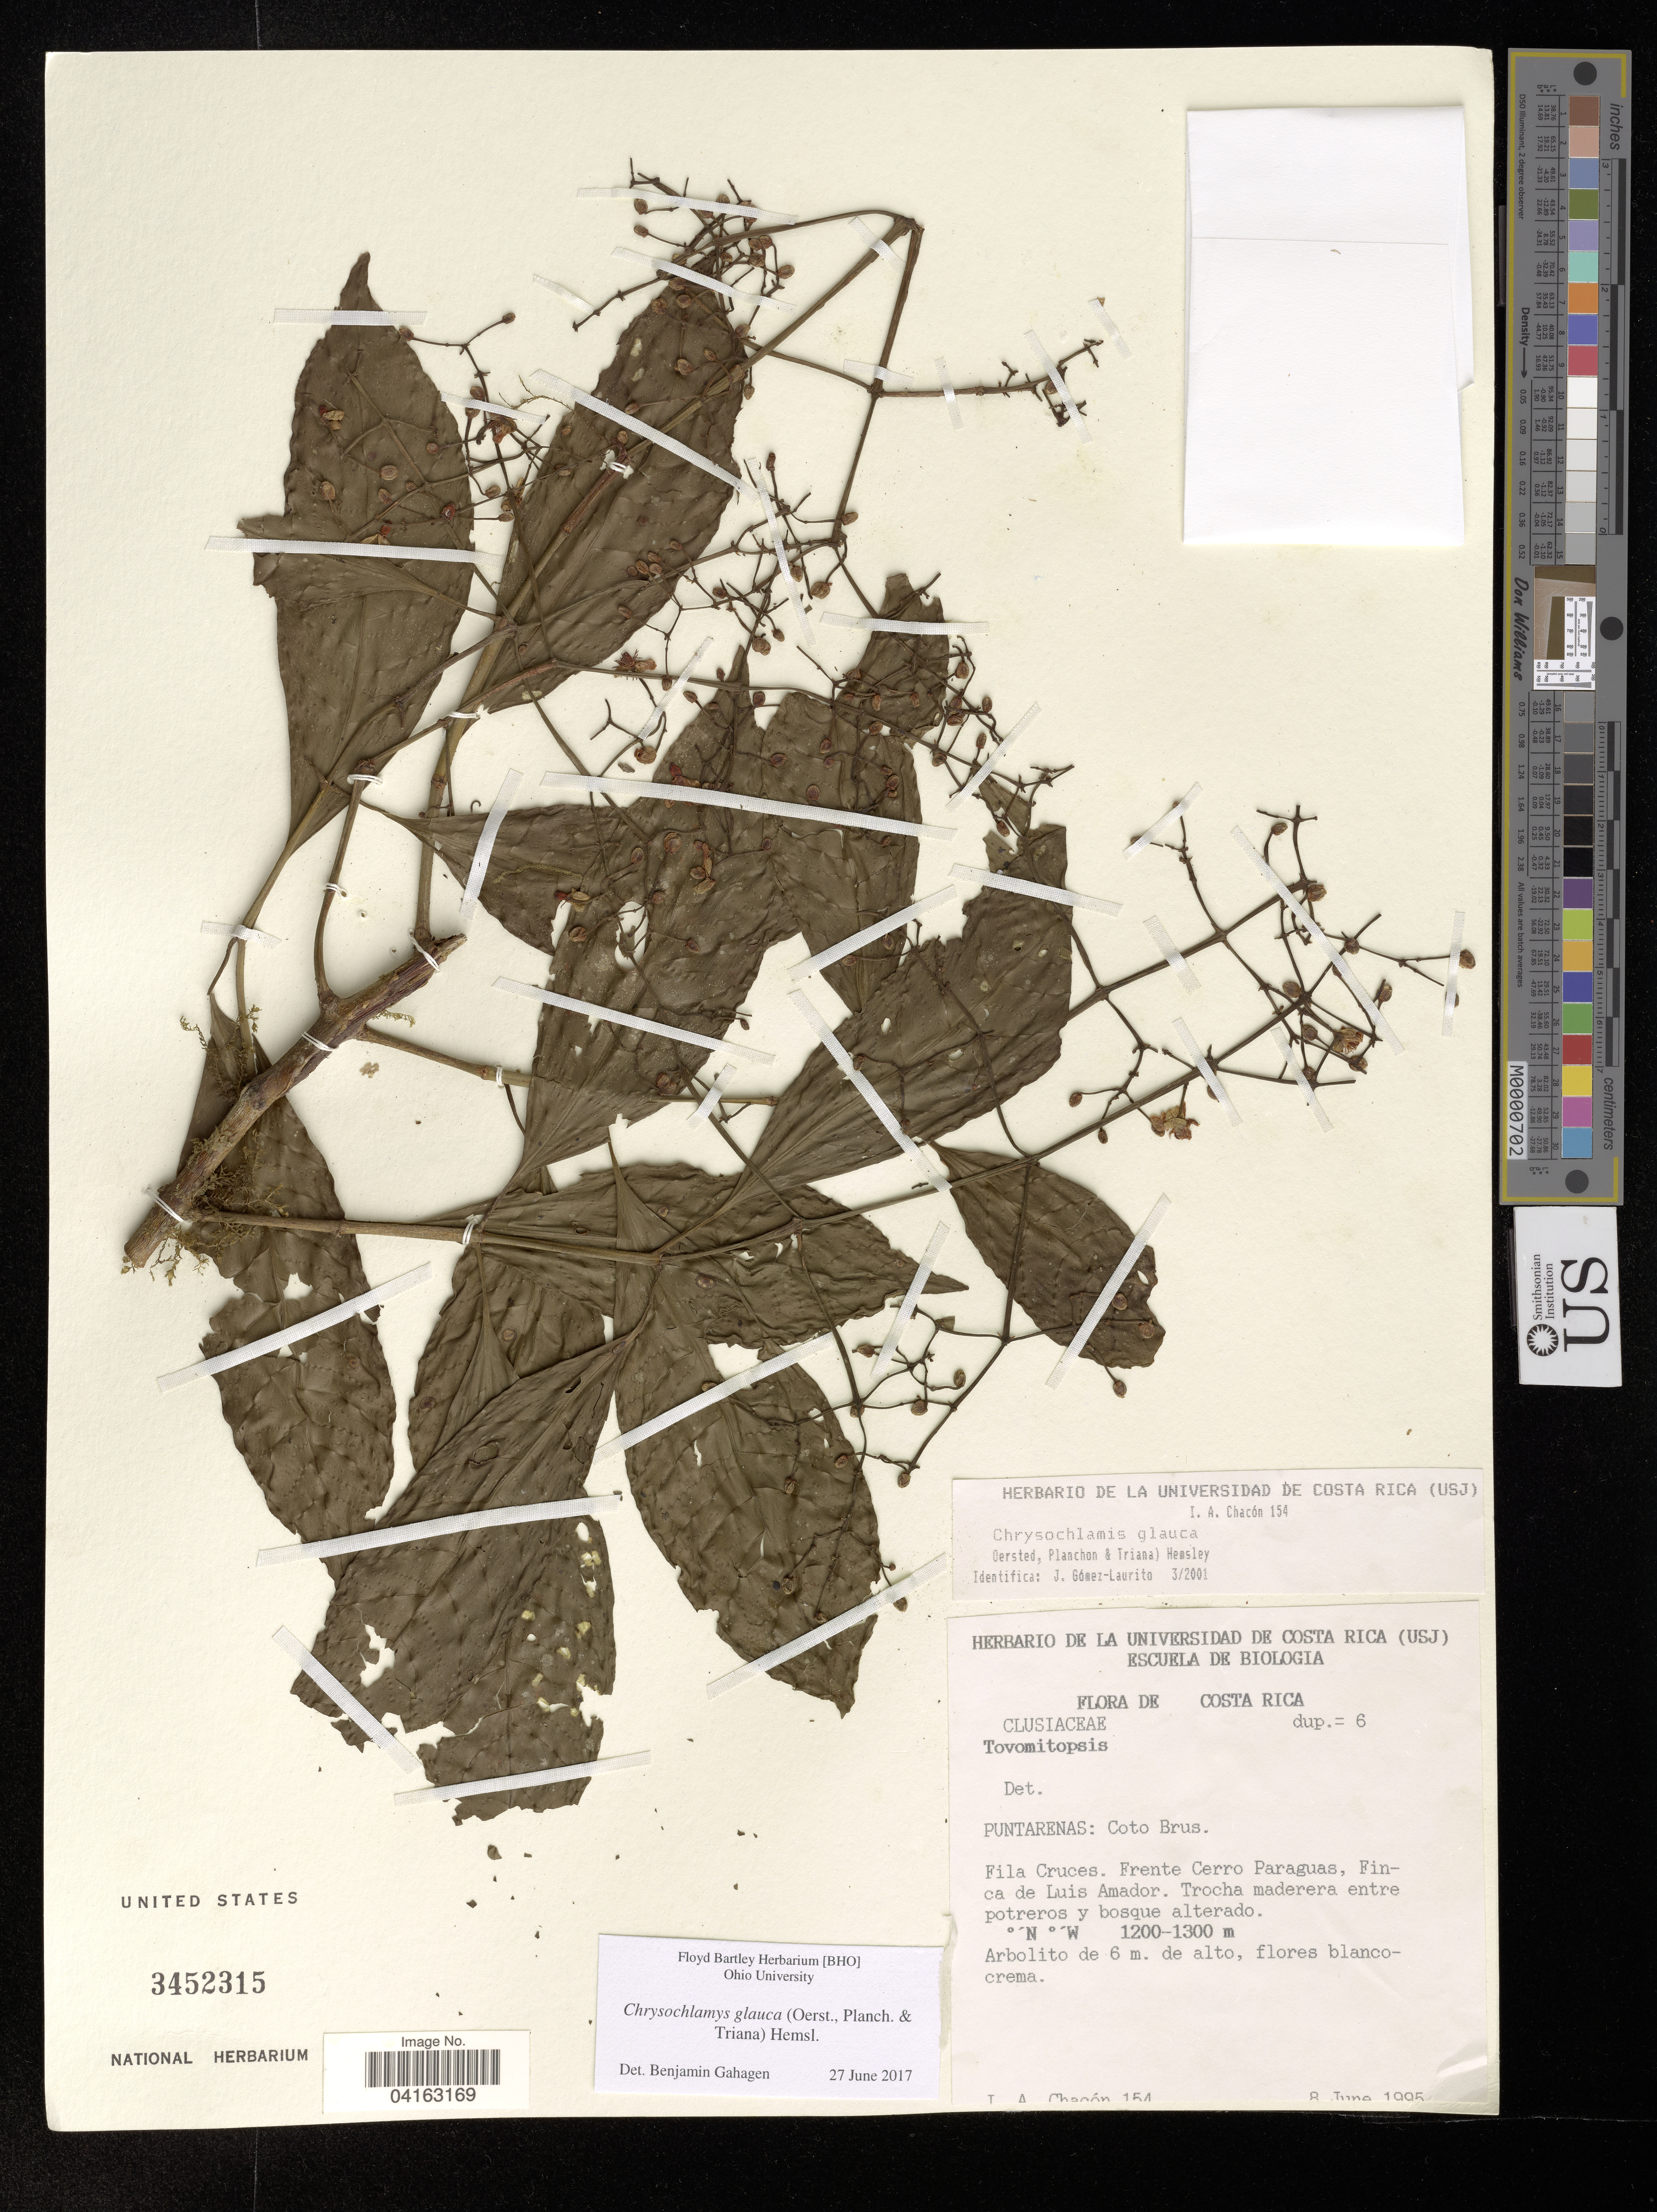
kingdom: Plantae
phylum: Tracheophyta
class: Magnoliopsida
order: Malpighiales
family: Clusiaceae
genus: Chrysochlamys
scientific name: Chrysochlamys glauca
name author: (Oerst. ex Planch. & Triana) Hemsl.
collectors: I. Chacón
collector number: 154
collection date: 1995-06-08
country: Costa Rica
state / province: Puntarenas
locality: Coto Brus. Fila Cruces. Frente Cerro Paraguas, Finca de Luis Amador. Trocha maderera entre potreros y bosque alterado.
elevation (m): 1200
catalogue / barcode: US 3452315